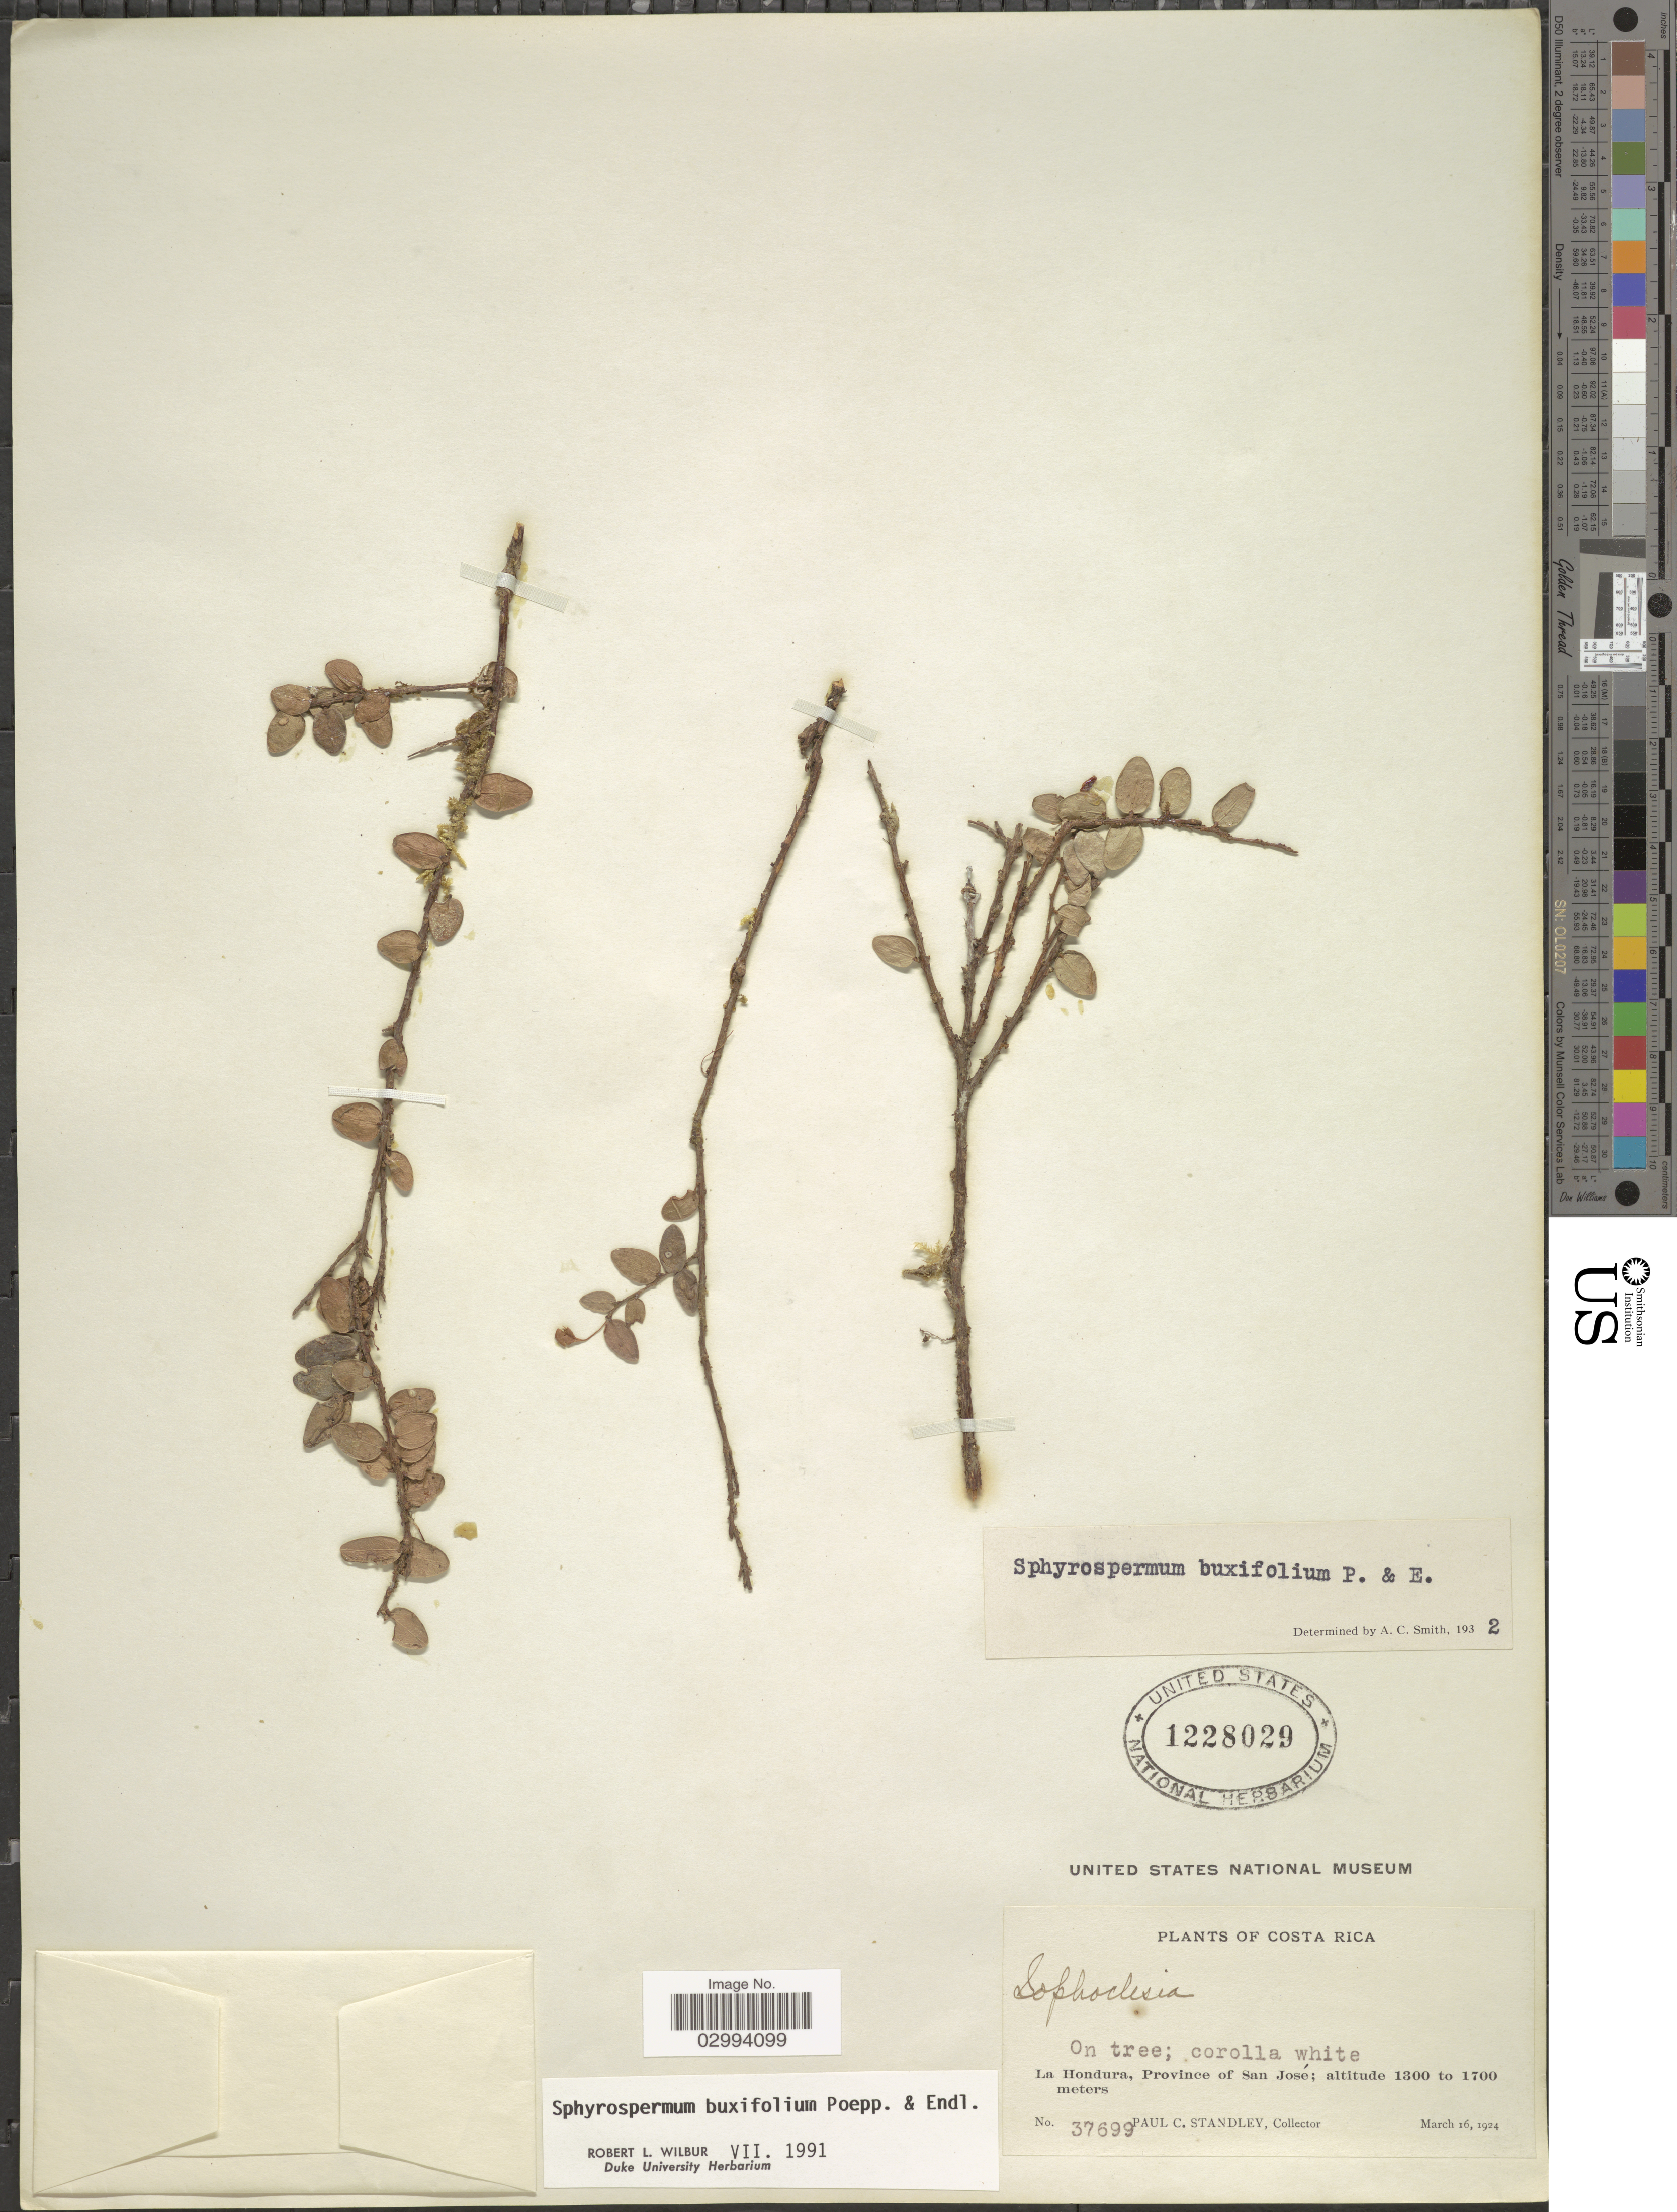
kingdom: Plantae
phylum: Tracheophyta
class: Magnoliopsida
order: Ericales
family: Ericaceae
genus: Sphyrospermum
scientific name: Sphyrospermum buxifolium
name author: Poepp. & Endl.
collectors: P. C. Standley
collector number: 37699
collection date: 1924-03-16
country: Costa Rica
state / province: San José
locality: La Hondura.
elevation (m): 1300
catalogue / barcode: US 1228029